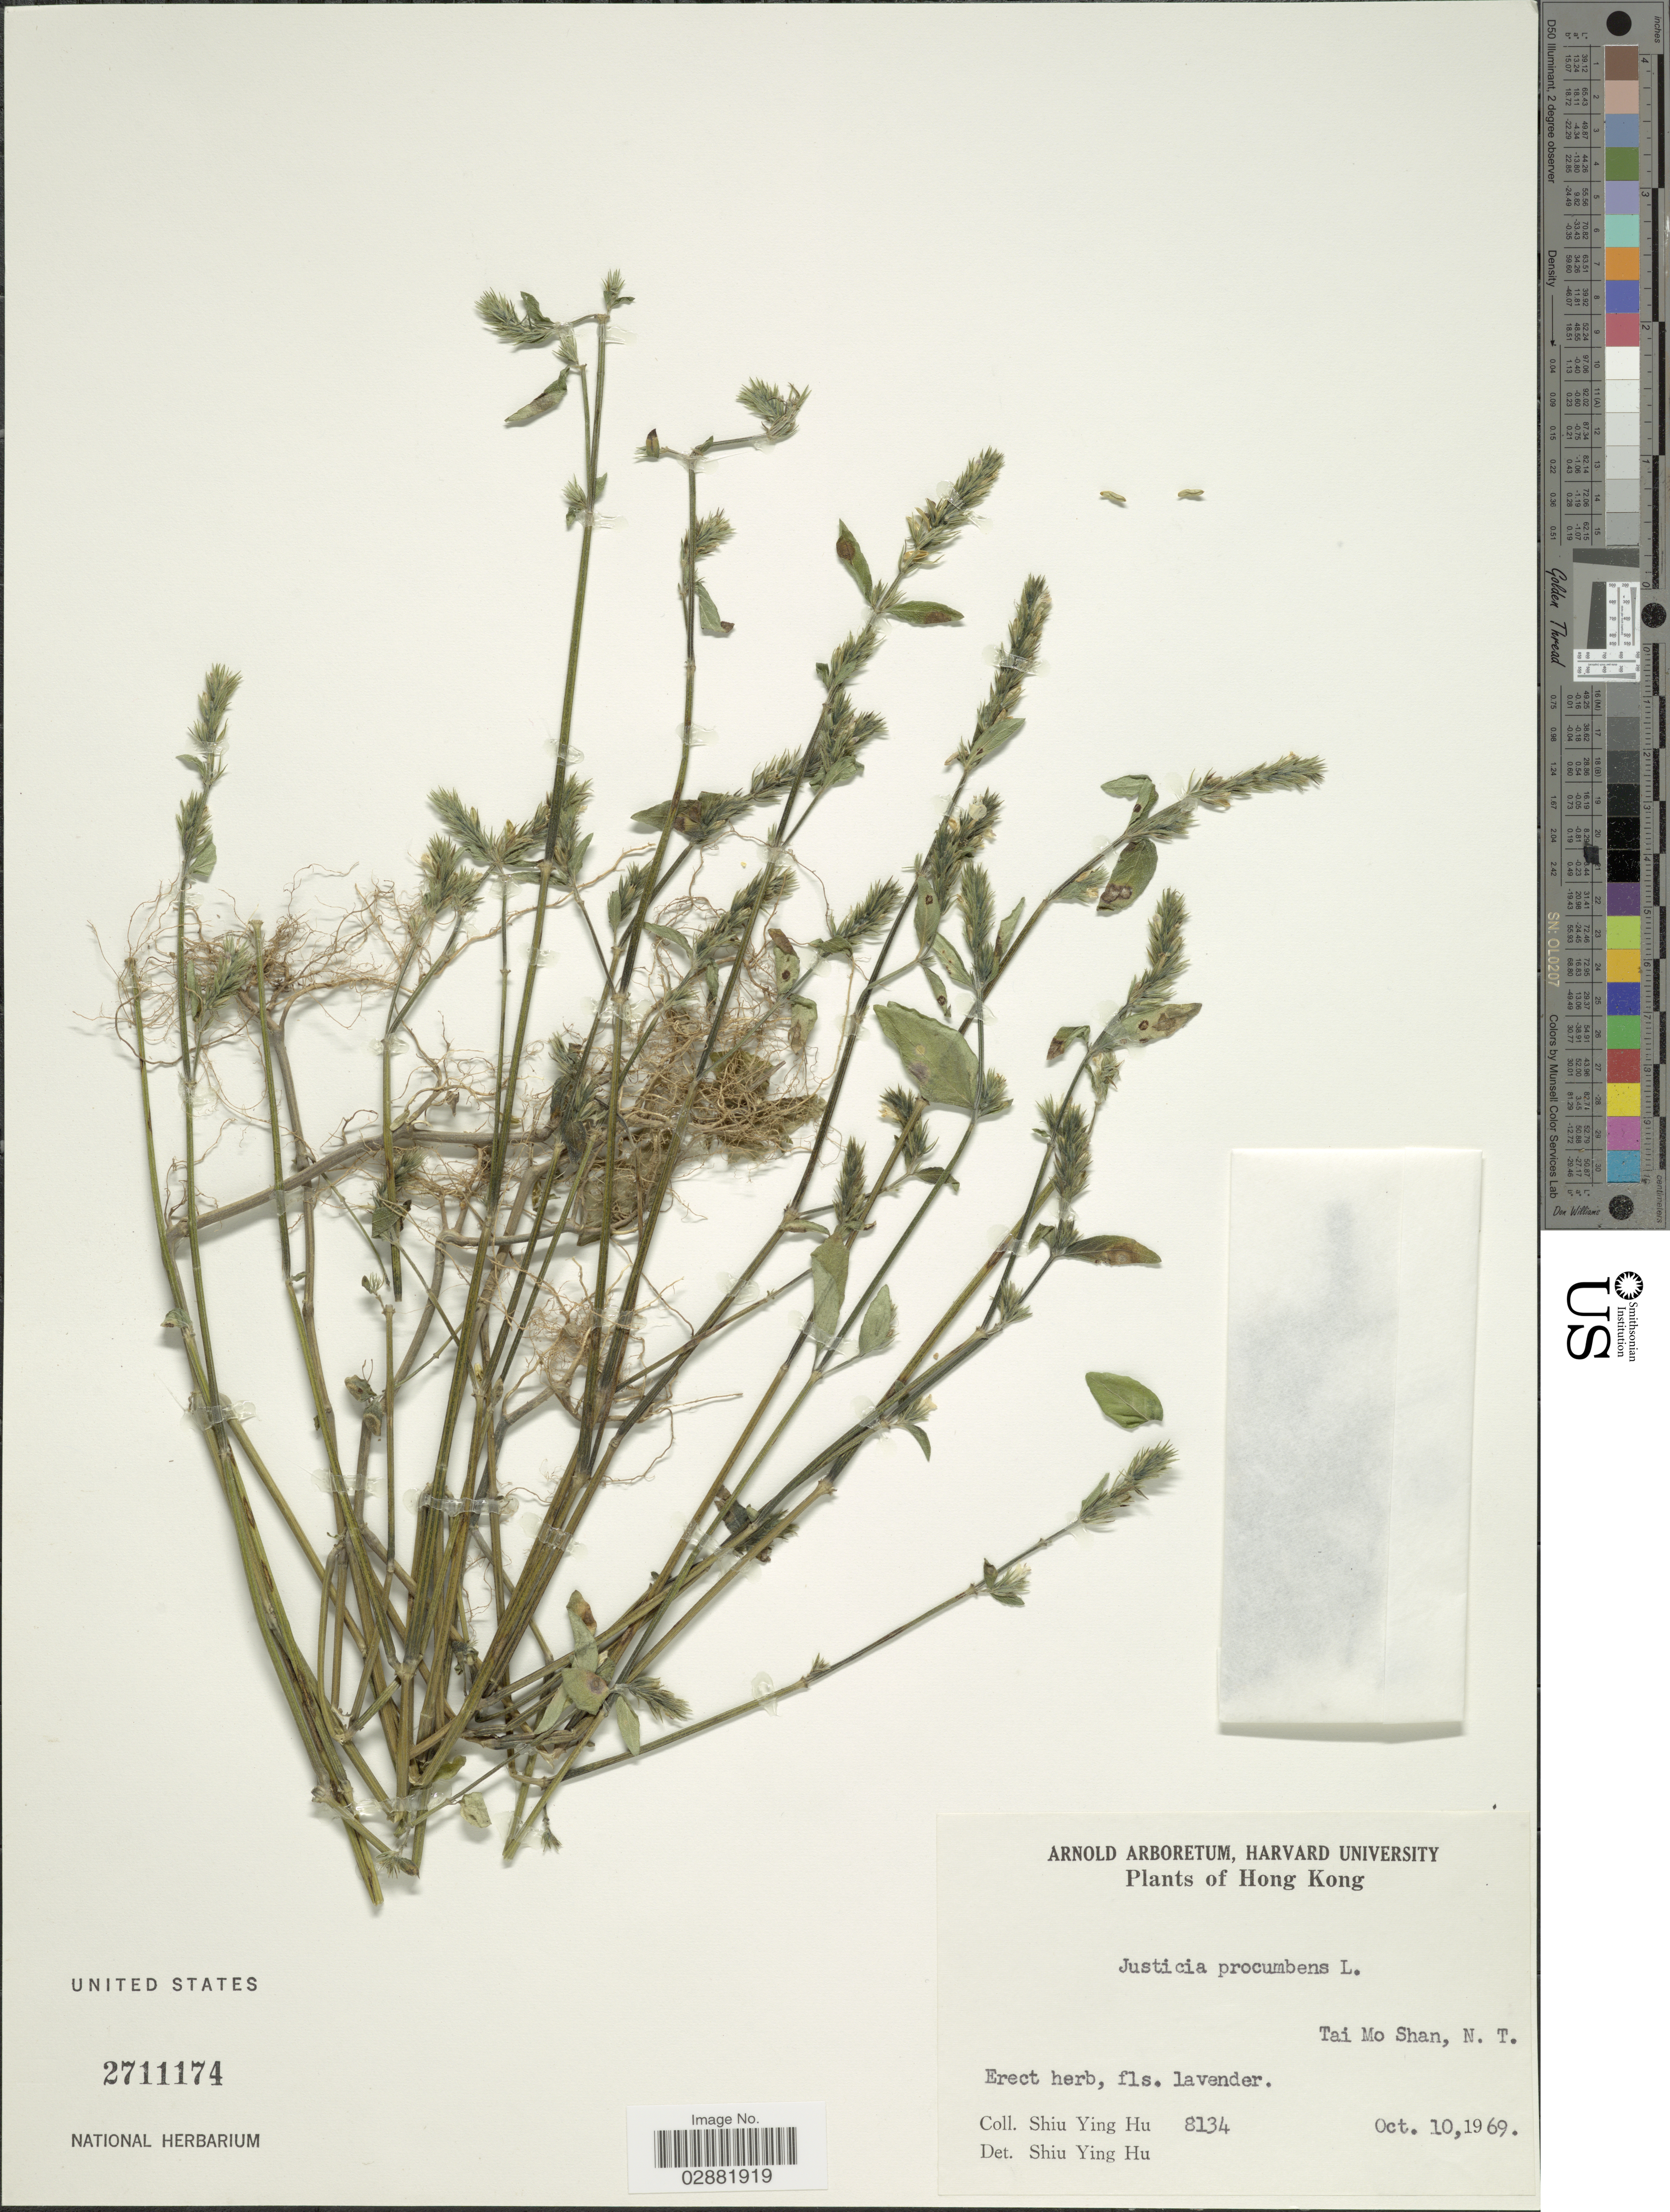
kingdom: Plantae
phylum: Tracheophyta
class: Magnoliopsida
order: Lamiales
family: Acanthaceae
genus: Justicia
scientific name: Justicia procumbens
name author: L.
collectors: S. Y. Hu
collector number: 8134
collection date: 1969-10-10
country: China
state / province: Hong Kong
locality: Tai Mo Shan, N.T.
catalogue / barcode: US 2711174